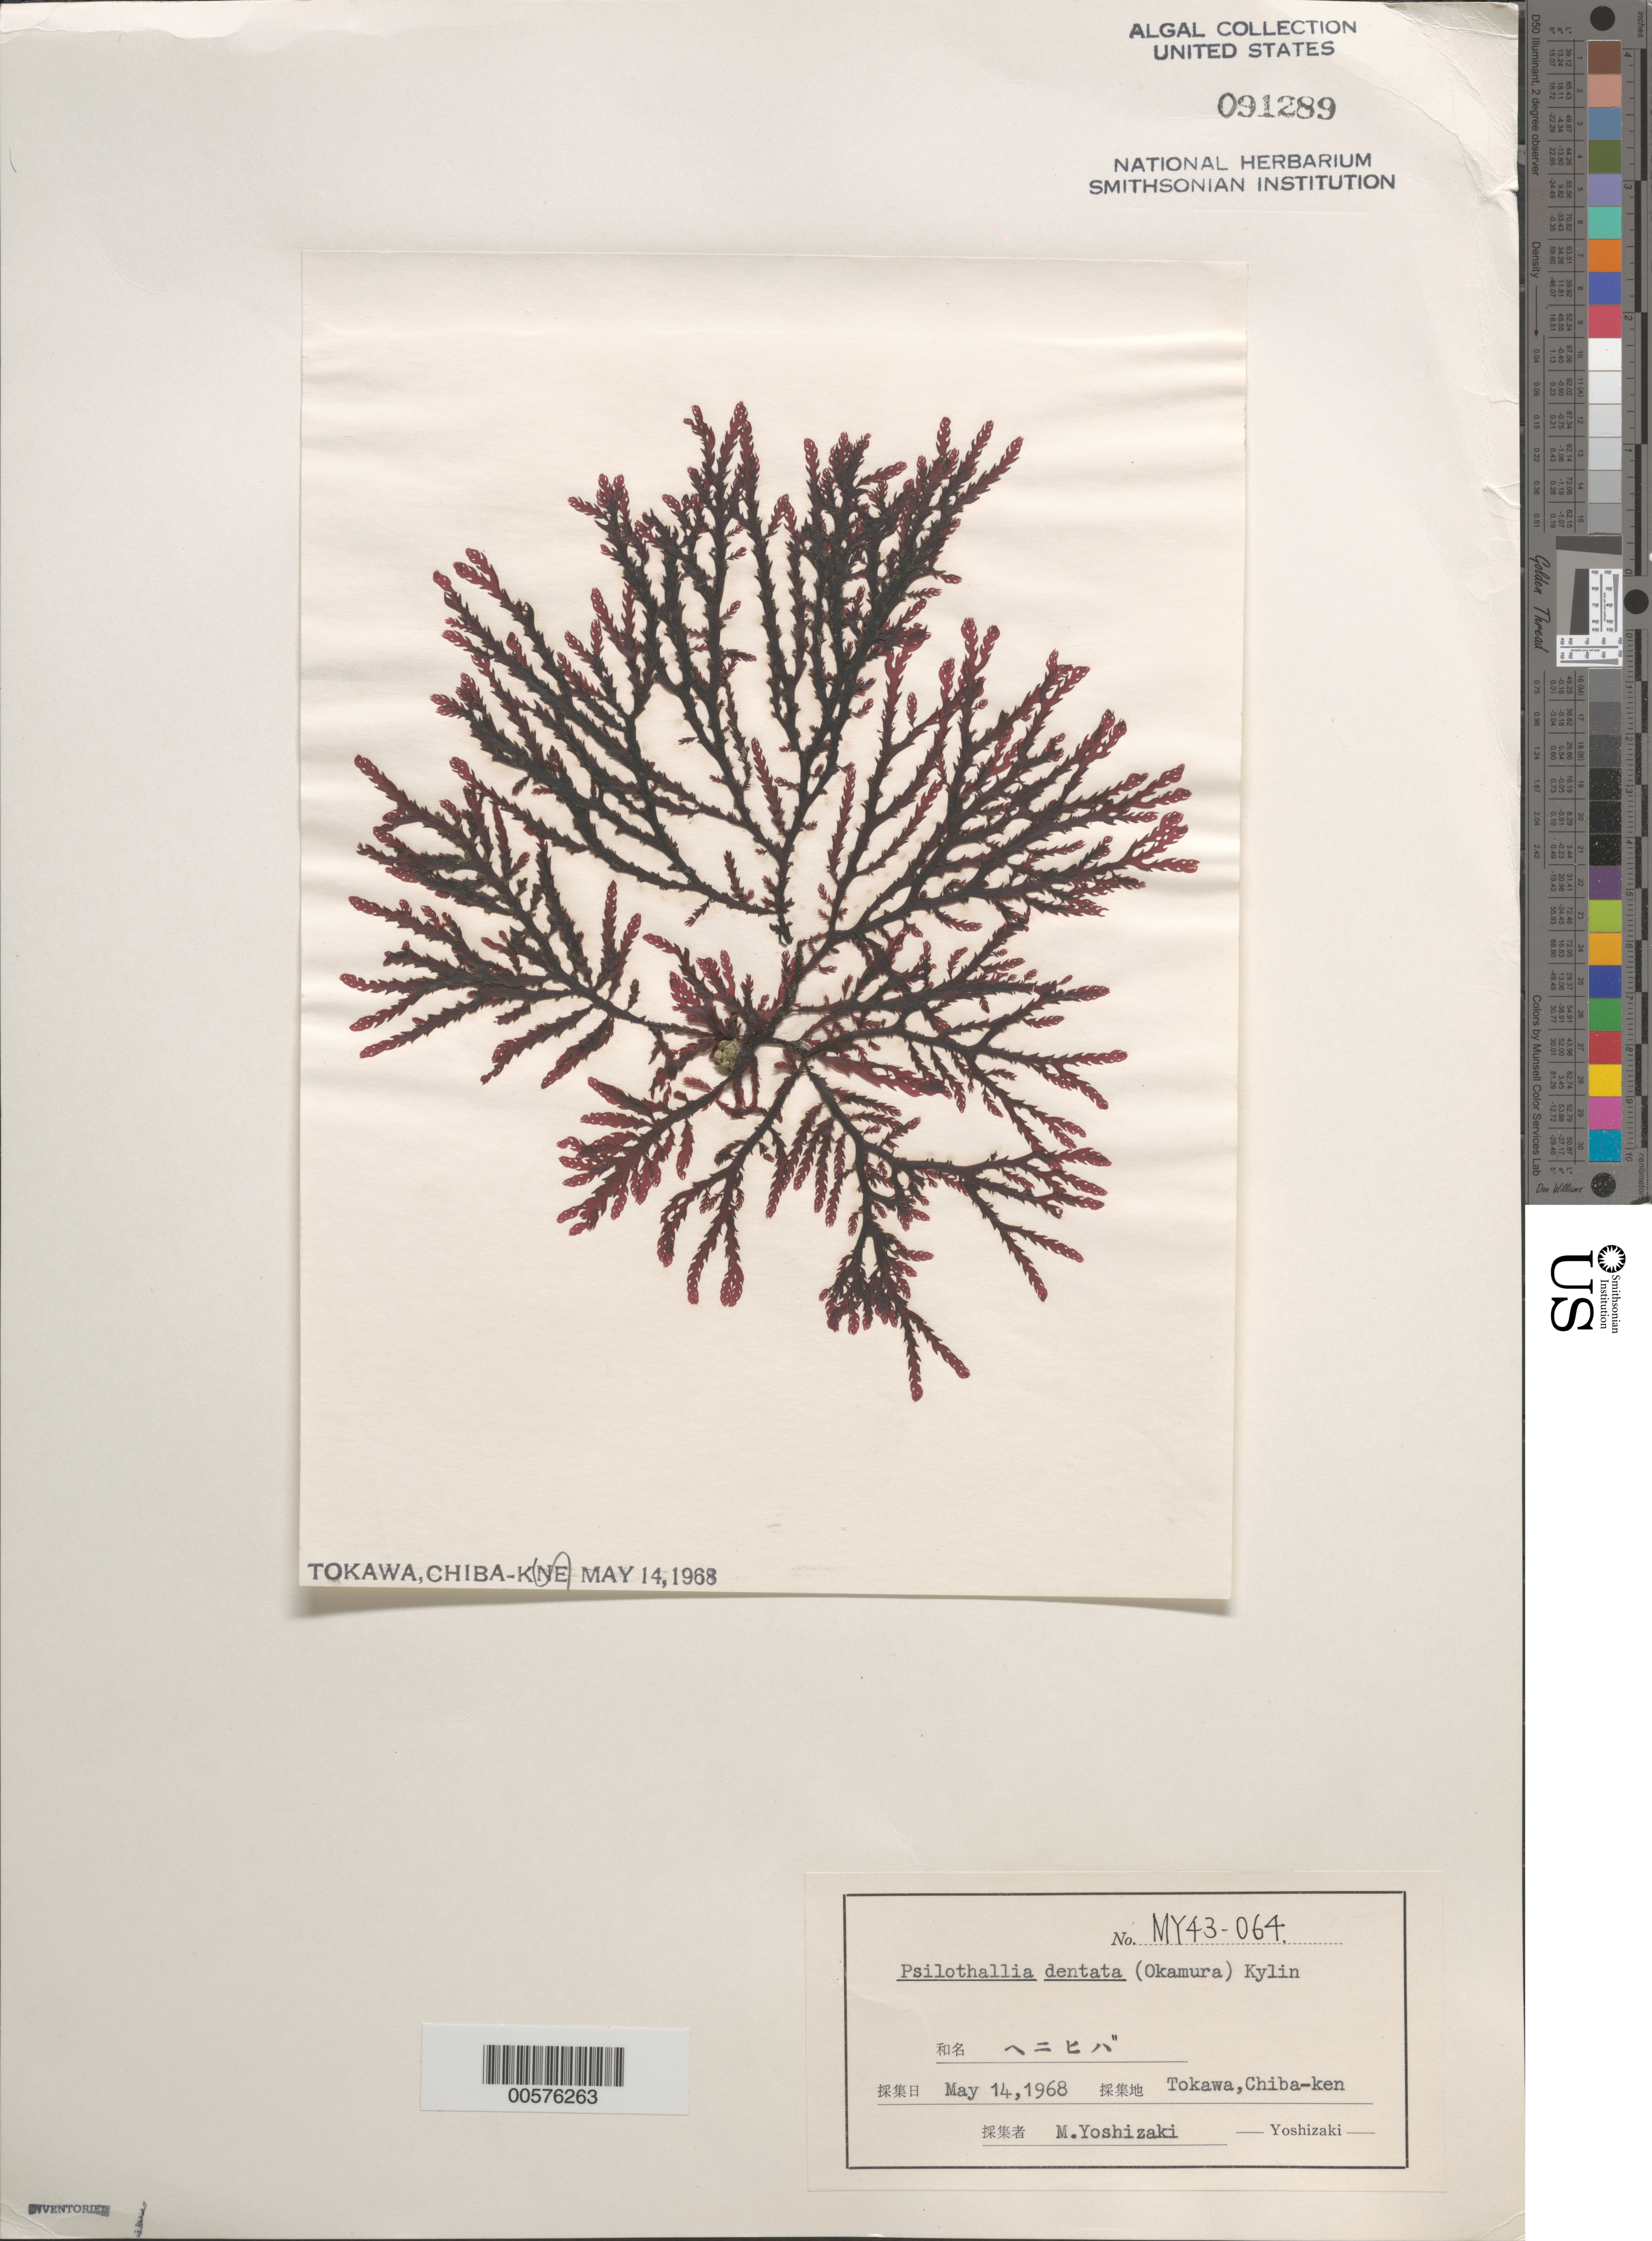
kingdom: Plantae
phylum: Rhodophyta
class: Florideophyceae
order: Ceramiales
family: Wrangeliaceae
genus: Ptilota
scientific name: Ptilota dentata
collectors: M. Yoshizaki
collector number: My 43-064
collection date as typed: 14 May 1968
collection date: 1968-05-14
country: Japan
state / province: Tiba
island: Honshu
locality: Tokawa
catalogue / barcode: US 91289